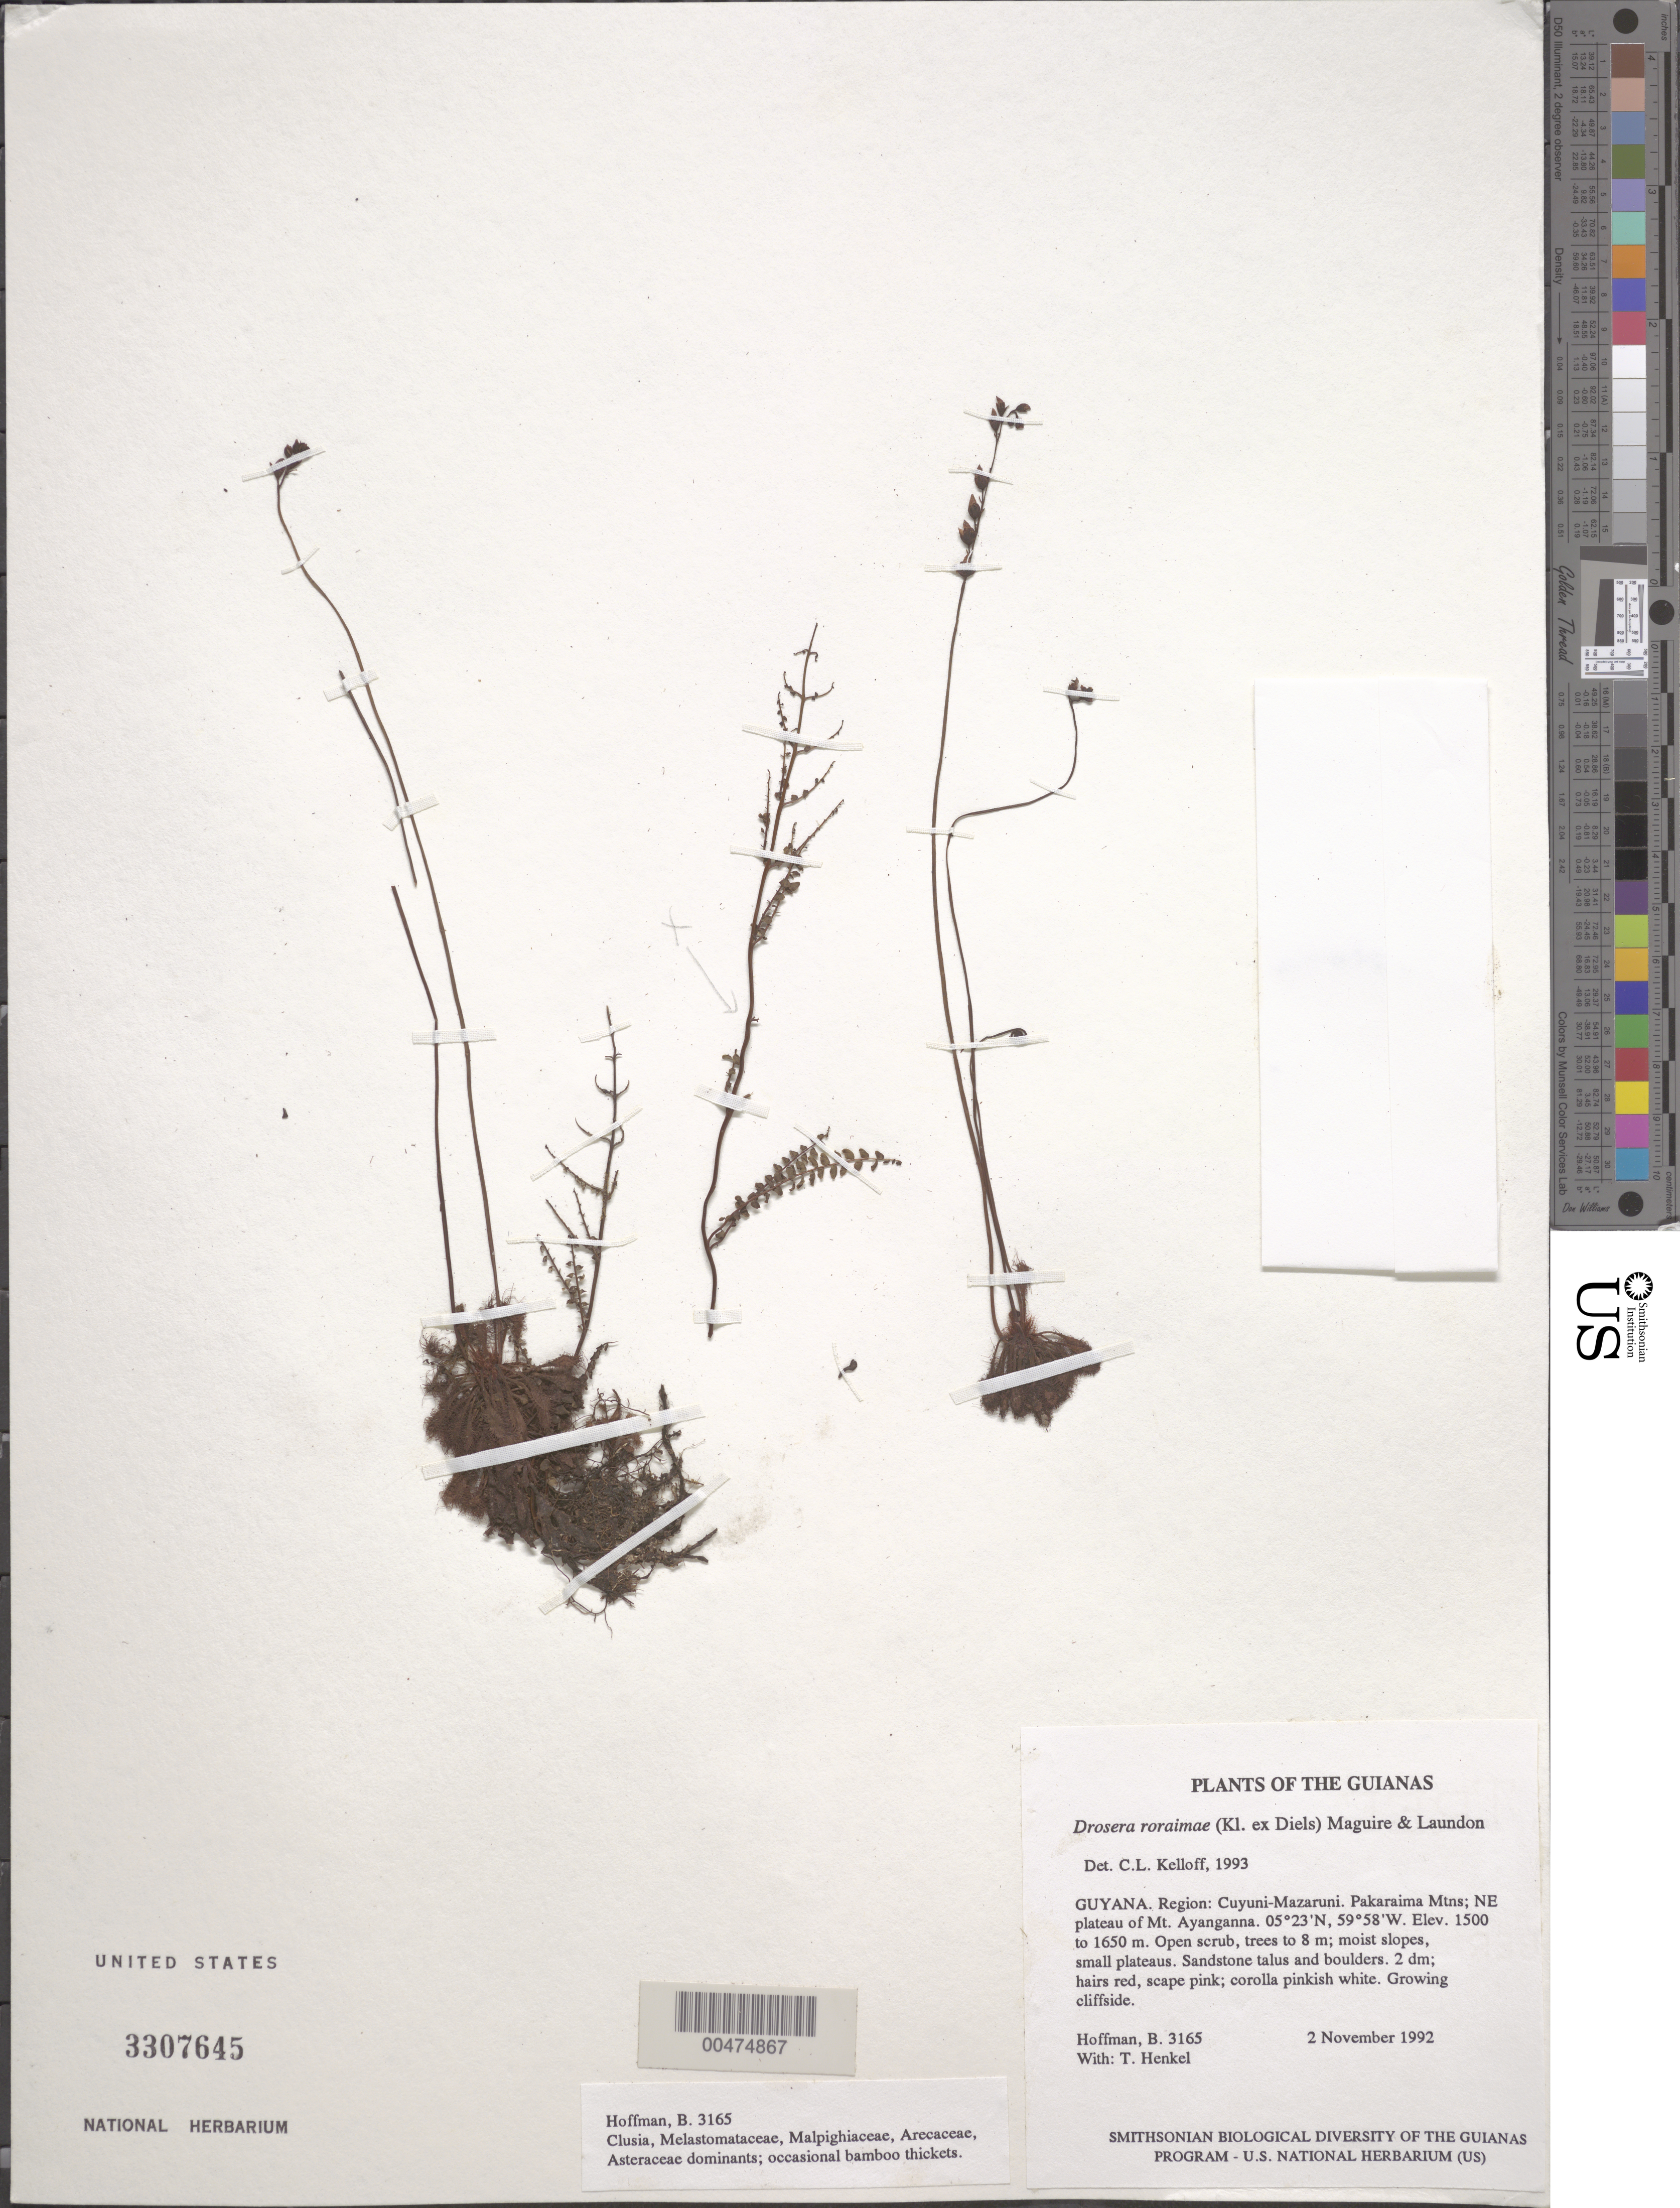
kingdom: Plantae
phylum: Tracheophyta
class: Magnoliopsida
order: Caryophyllales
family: Droseraceae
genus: Drosera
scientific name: Drosera roraimae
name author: (Klotzsch ex Diels) Maguire & J.R. Laundon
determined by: Kelloff, Carol L., (US), Smithsonian Institution - National Museum of Natural History (UNITED STATES)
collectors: B. Hoffman & T. Henkel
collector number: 3165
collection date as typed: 2 November 1992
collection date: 1992-11-02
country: Guyana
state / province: Cuyuni-Mazaruni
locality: Pakaraima Mountains; NE plateau of Mt. Ayanganna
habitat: Open scrub, trees to 8 m; moist slopes, small plateaus. Sandstone talus and boulders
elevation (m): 1500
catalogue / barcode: US 3307645